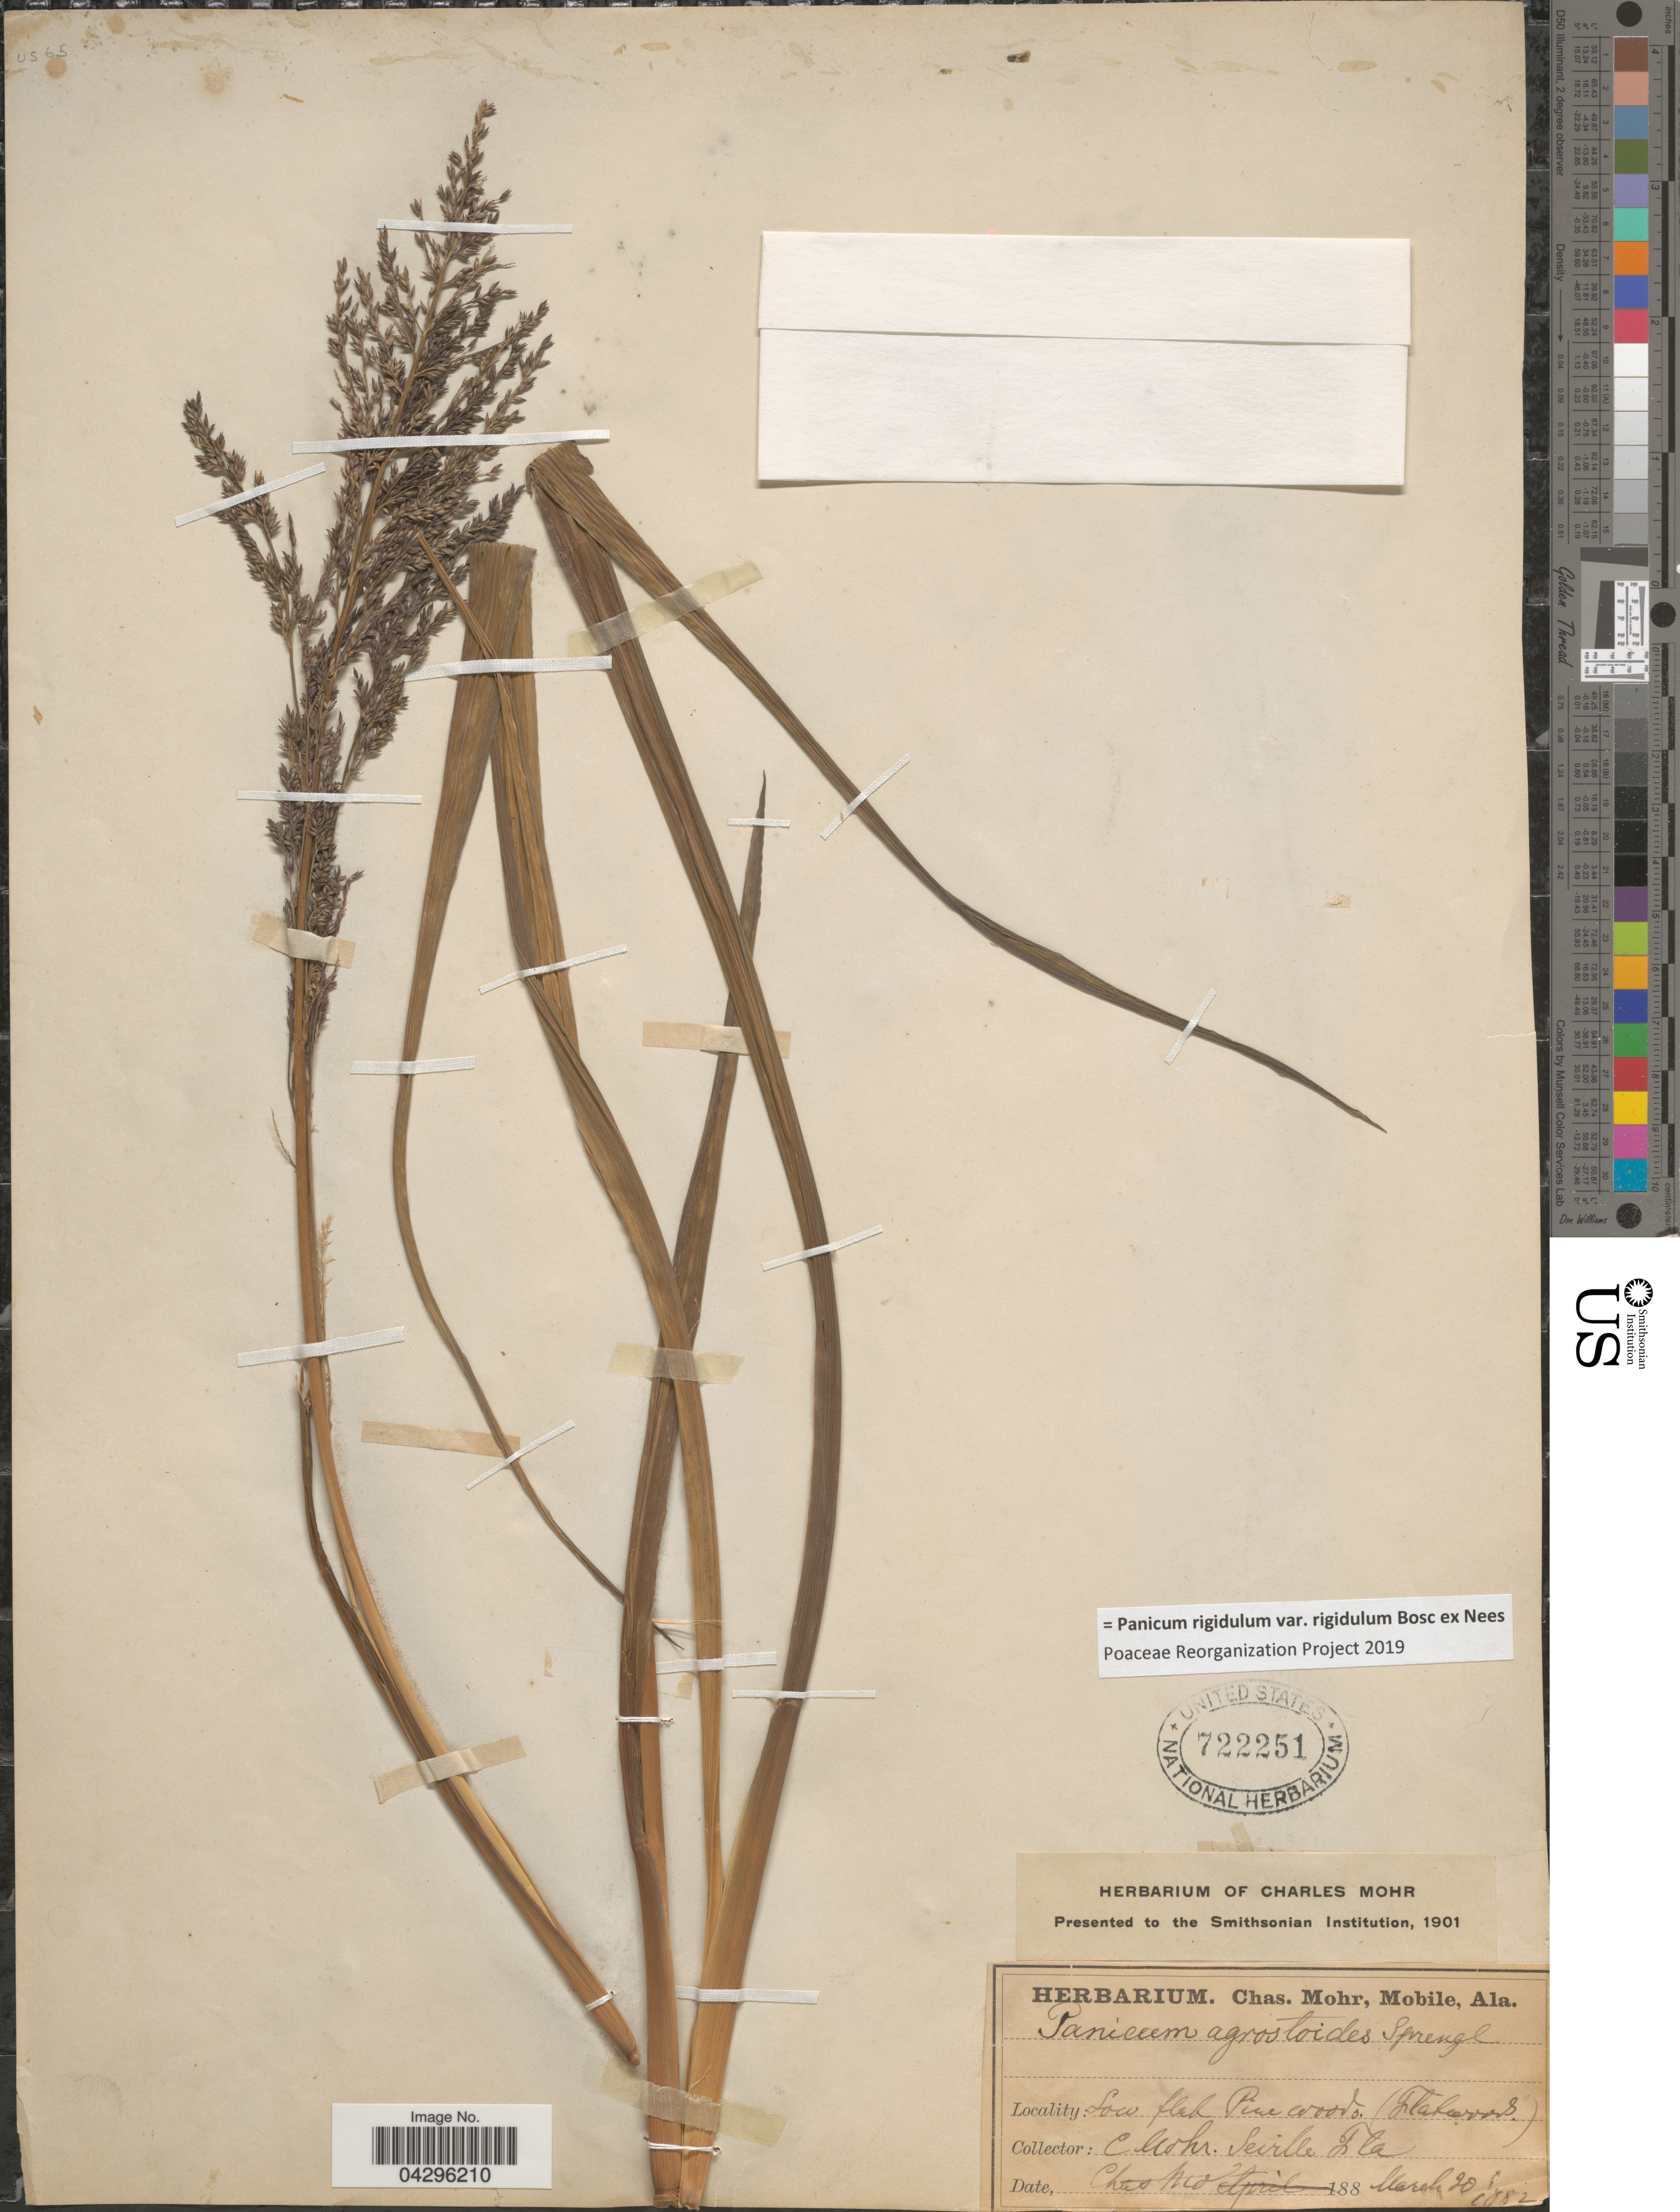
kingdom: Plantae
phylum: Tracheophyta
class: Liliopsida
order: Poales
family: Poaceae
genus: Panicum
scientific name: Panicum rigidulum var. rigidulum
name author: Bosc ex Nees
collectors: Mohr, C. T. (herbarium)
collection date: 1882-03-20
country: United States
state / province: Florida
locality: Seville.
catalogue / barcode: US 722251